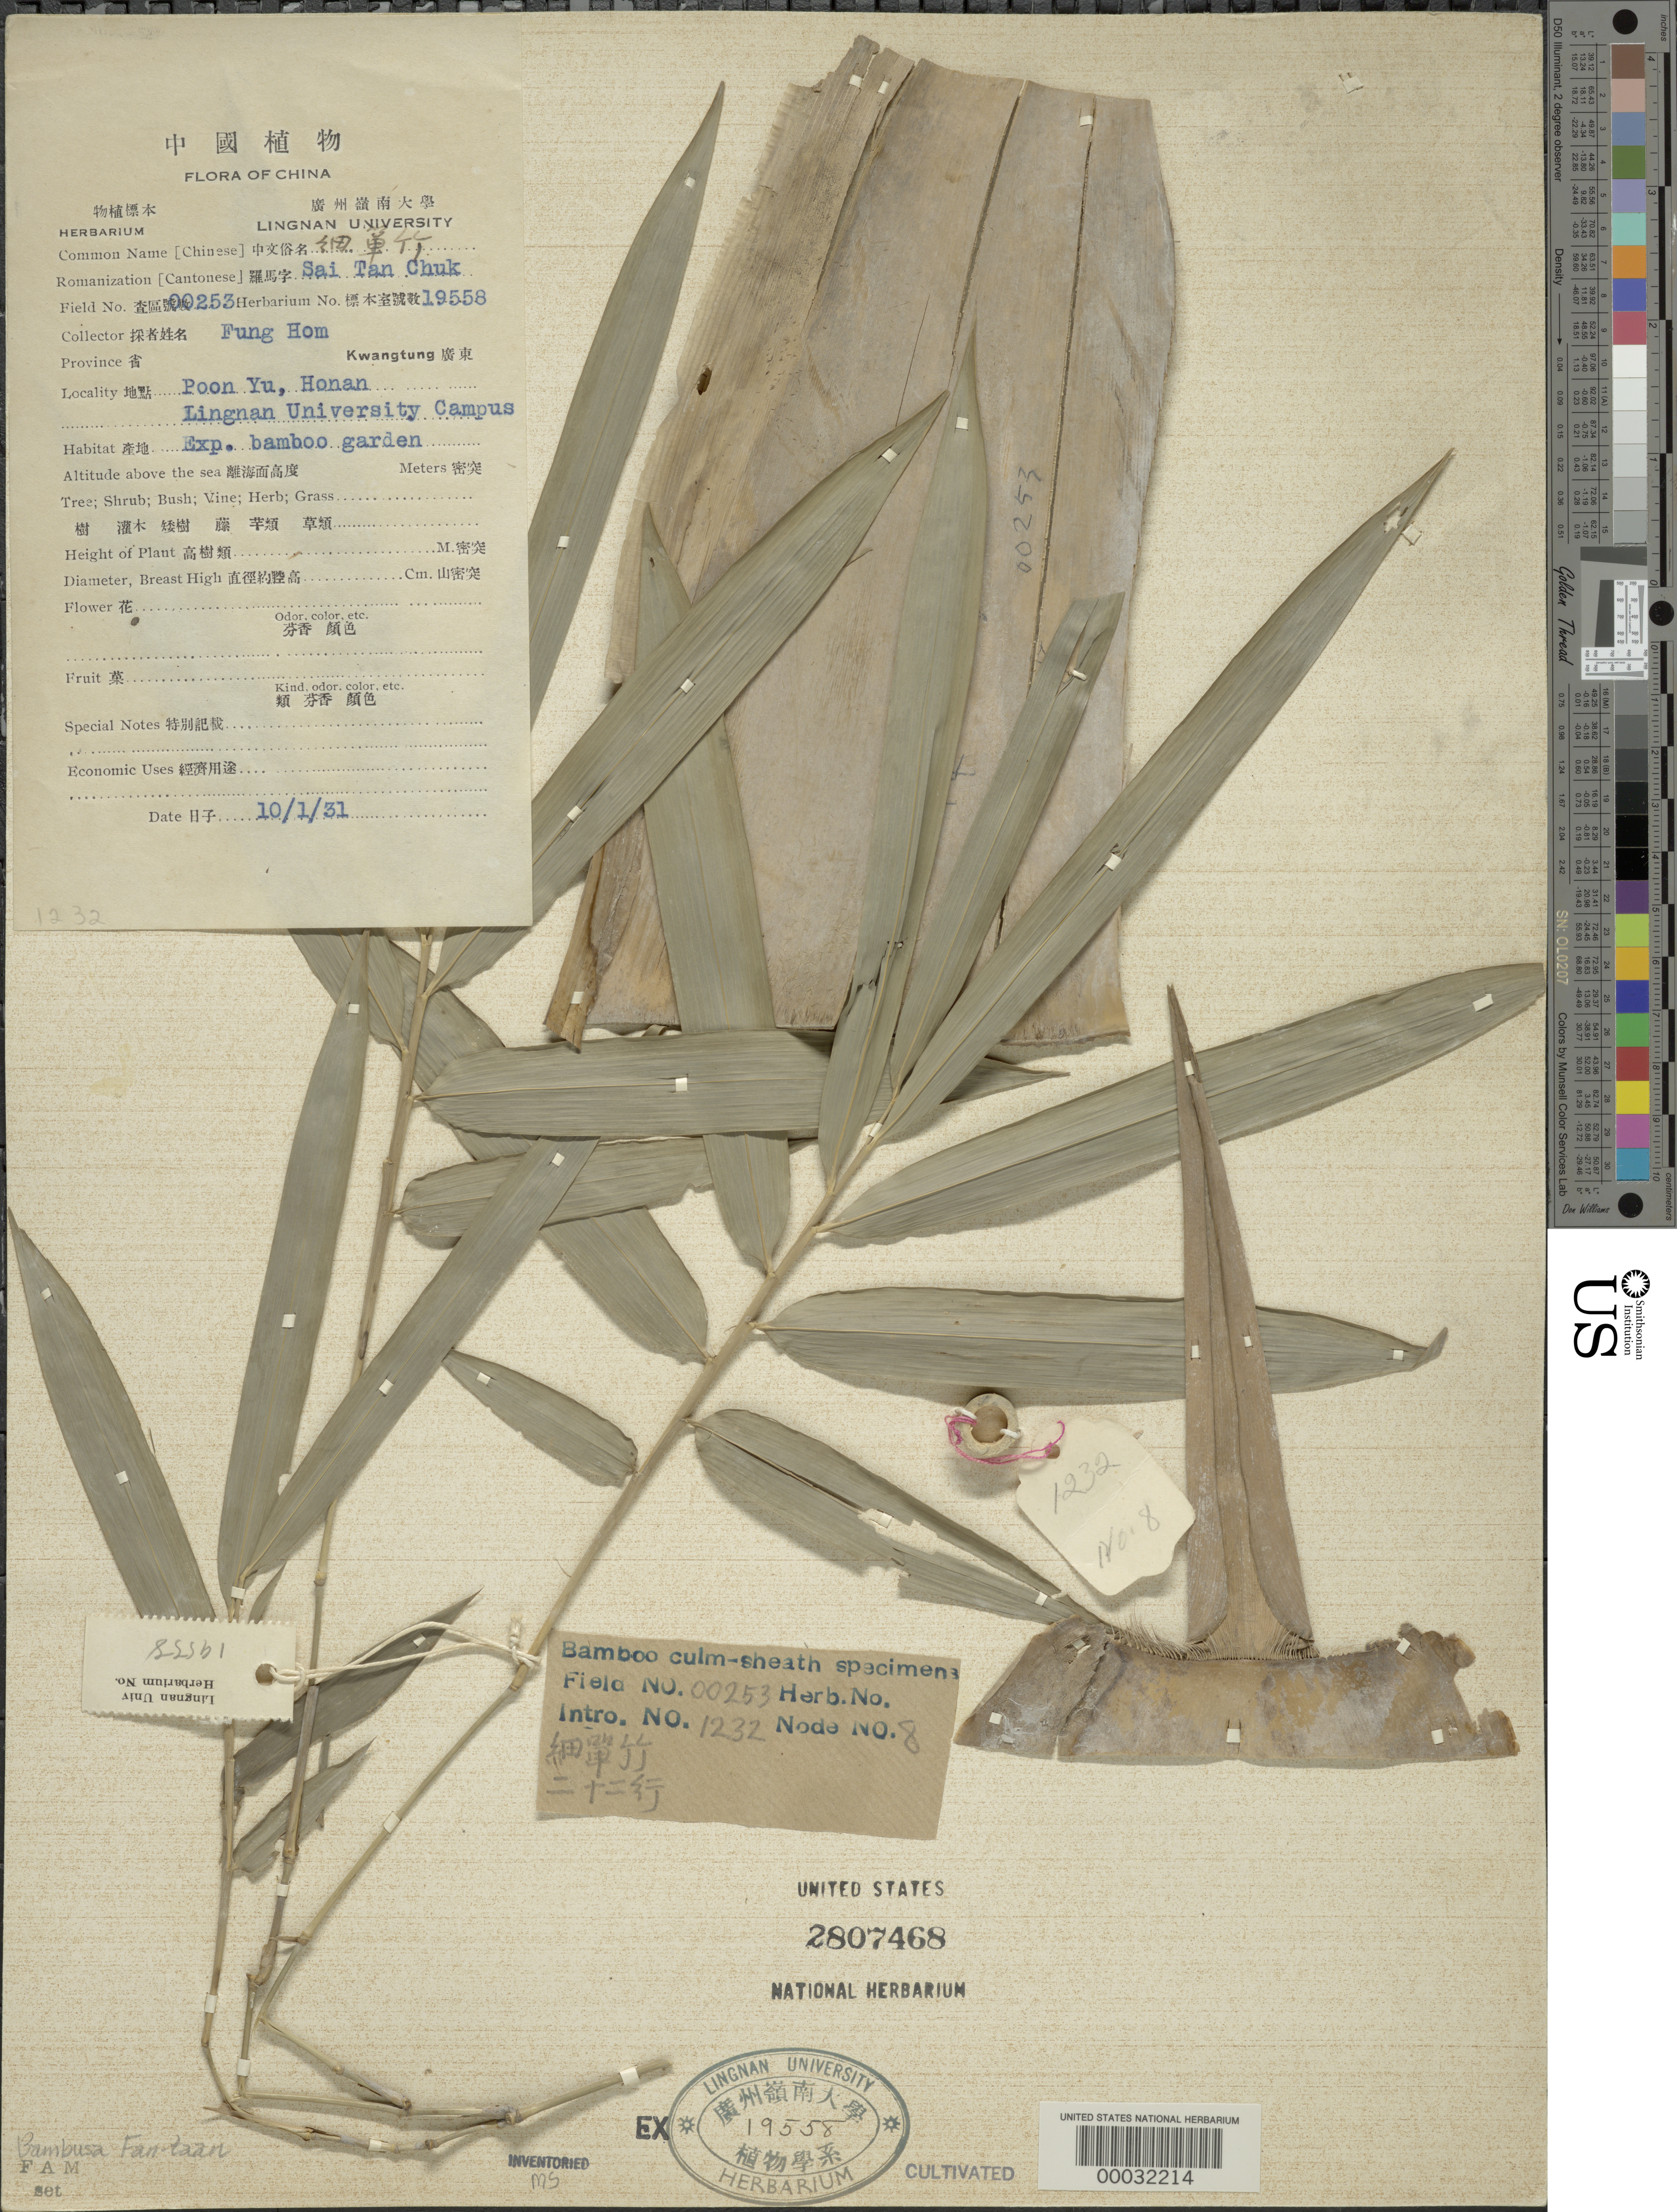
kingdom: Plantae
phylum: Tracheophyta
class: Liliopsida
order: Poales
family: Poaceae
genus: Bambusa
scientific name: Bambusa fan-taan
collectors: H. L. Fung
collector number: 253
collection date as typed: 01 Oct 1931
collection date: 1931-10-01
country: China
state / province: Guangdong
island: Honam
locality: Experimental garden-lingnan university camus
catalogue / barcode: US 2807468